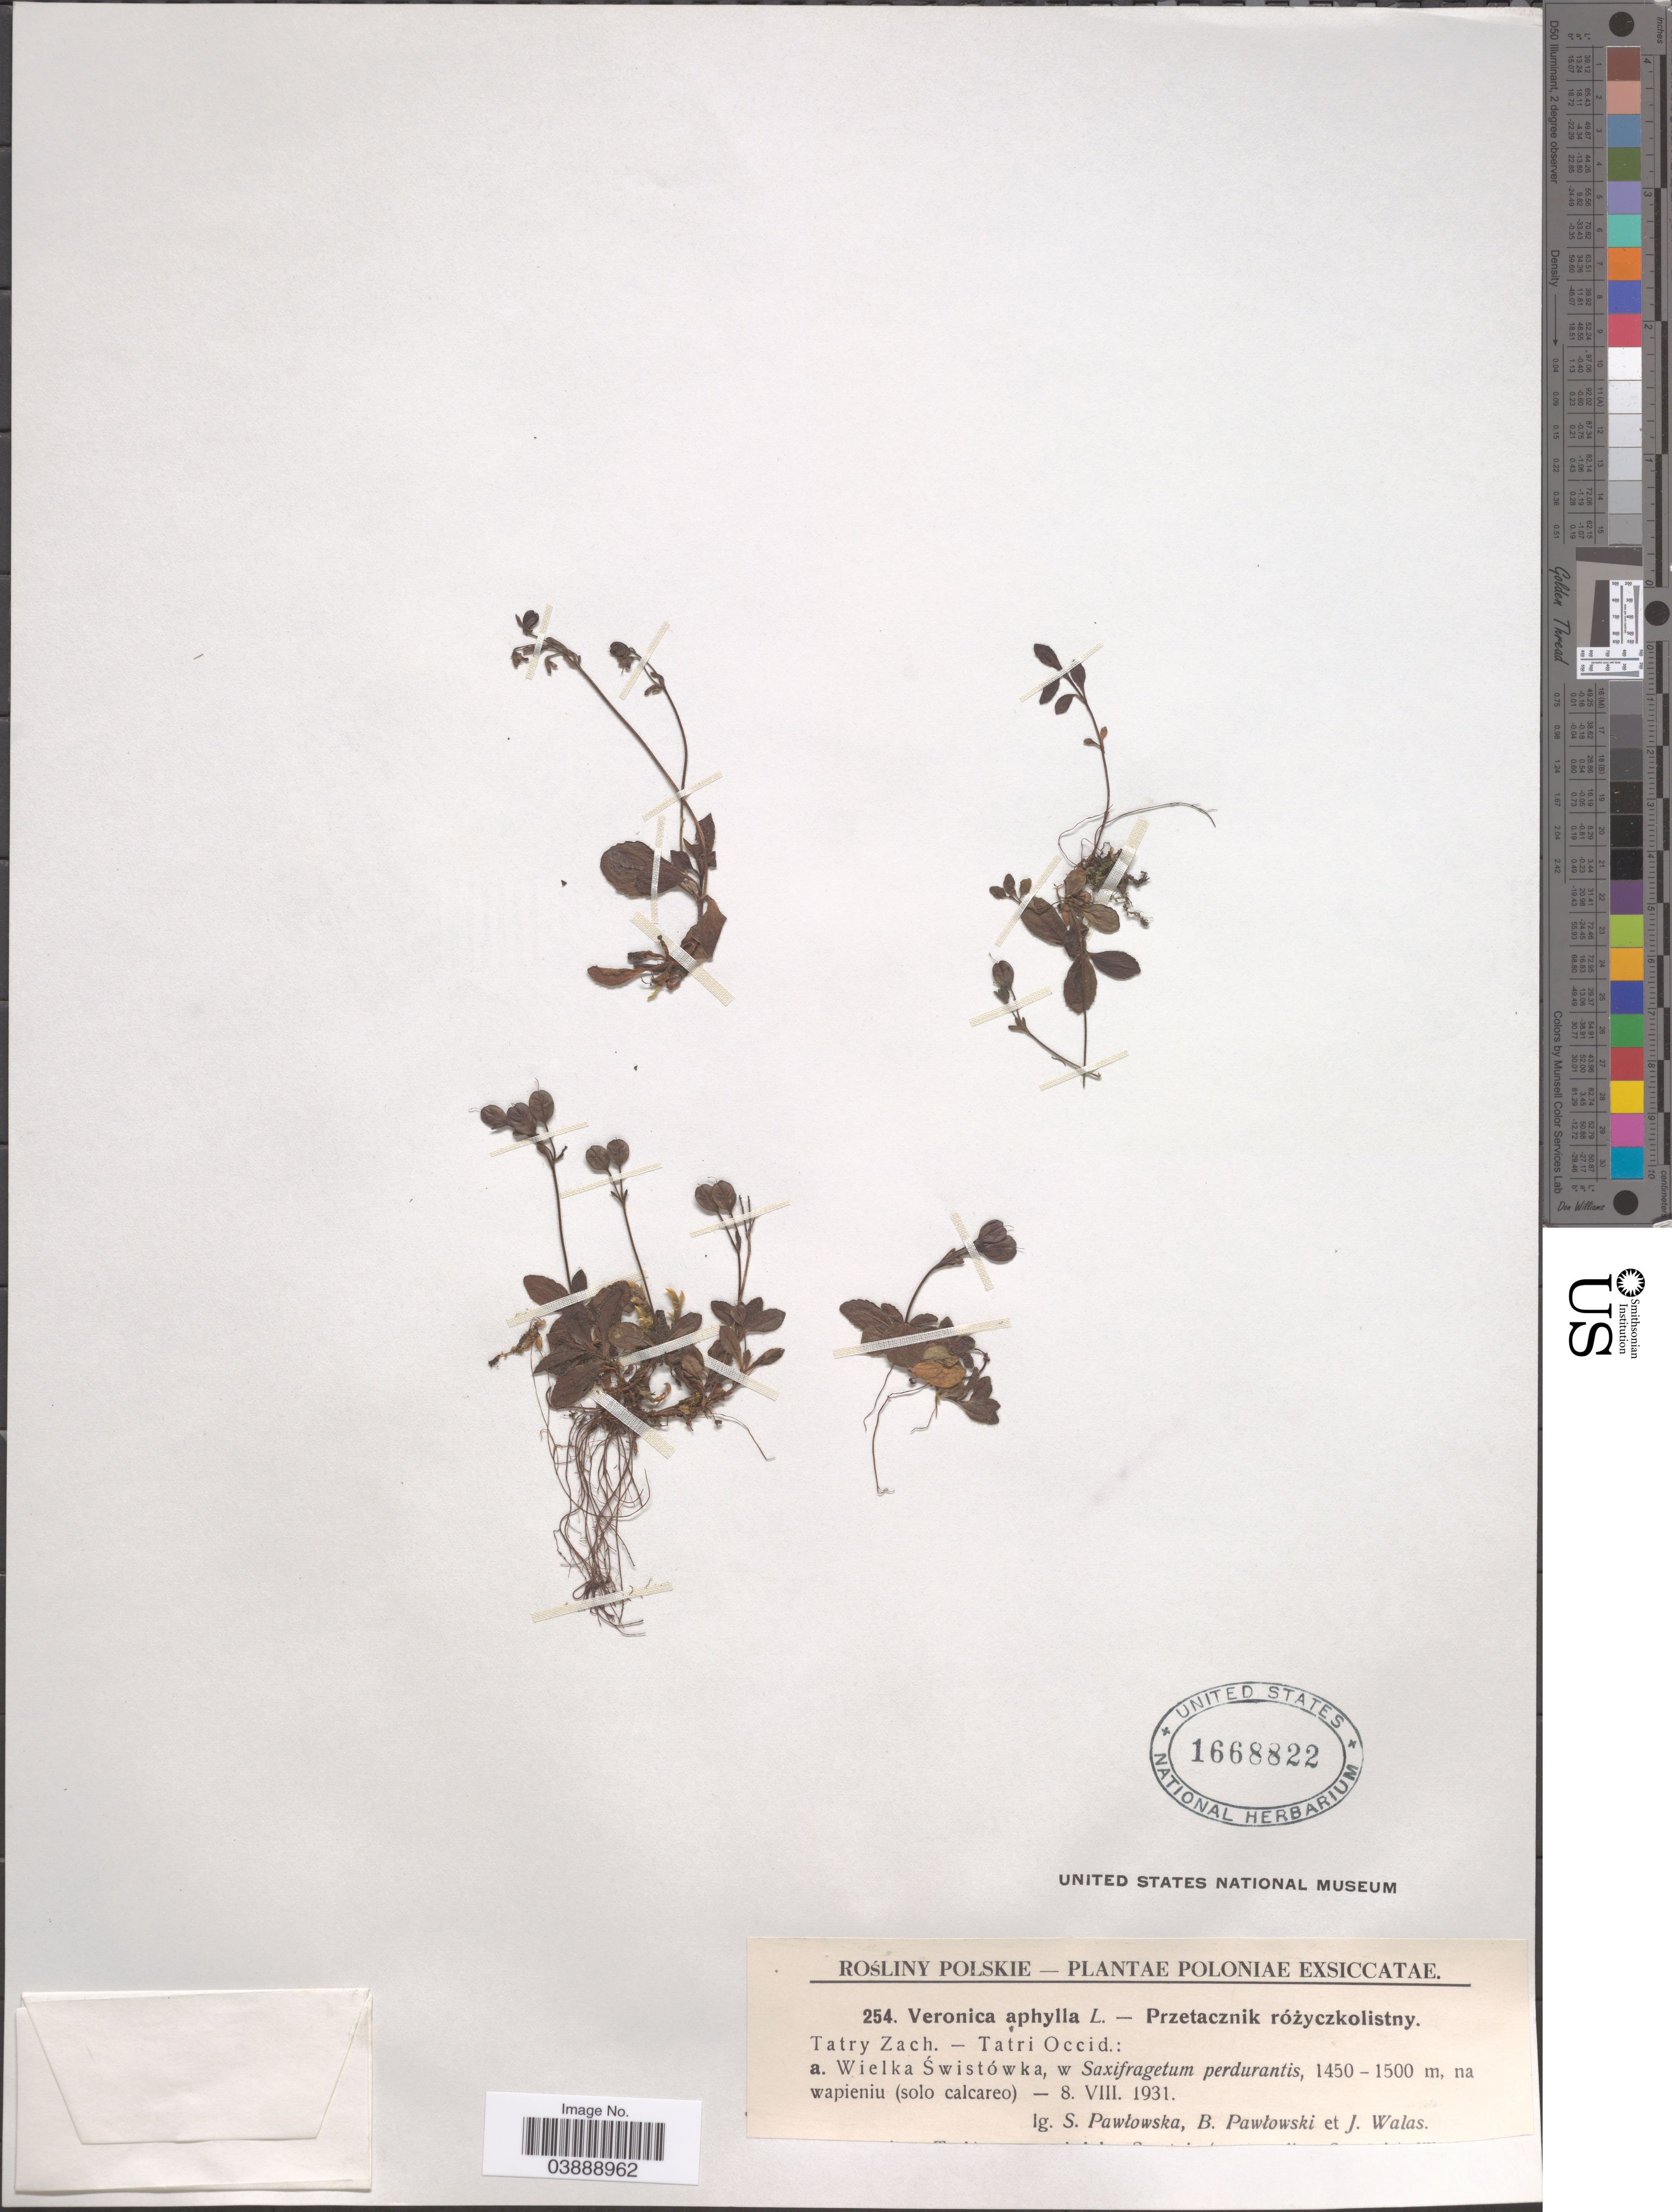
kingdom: Plantae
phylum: Tracheophyta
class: Magnoliopsida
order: Lamiales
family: Plantaginaceae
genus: Veronica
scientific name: Veronica aphylla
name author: L.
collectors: S. Pawlowska, B. Pawlowski & J. Walas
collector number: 254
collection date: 1931-08-08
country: Poland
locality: Wielka Świstówka, w Saxifragetum perdurantis.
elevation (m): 1450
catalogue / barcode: US 1668822